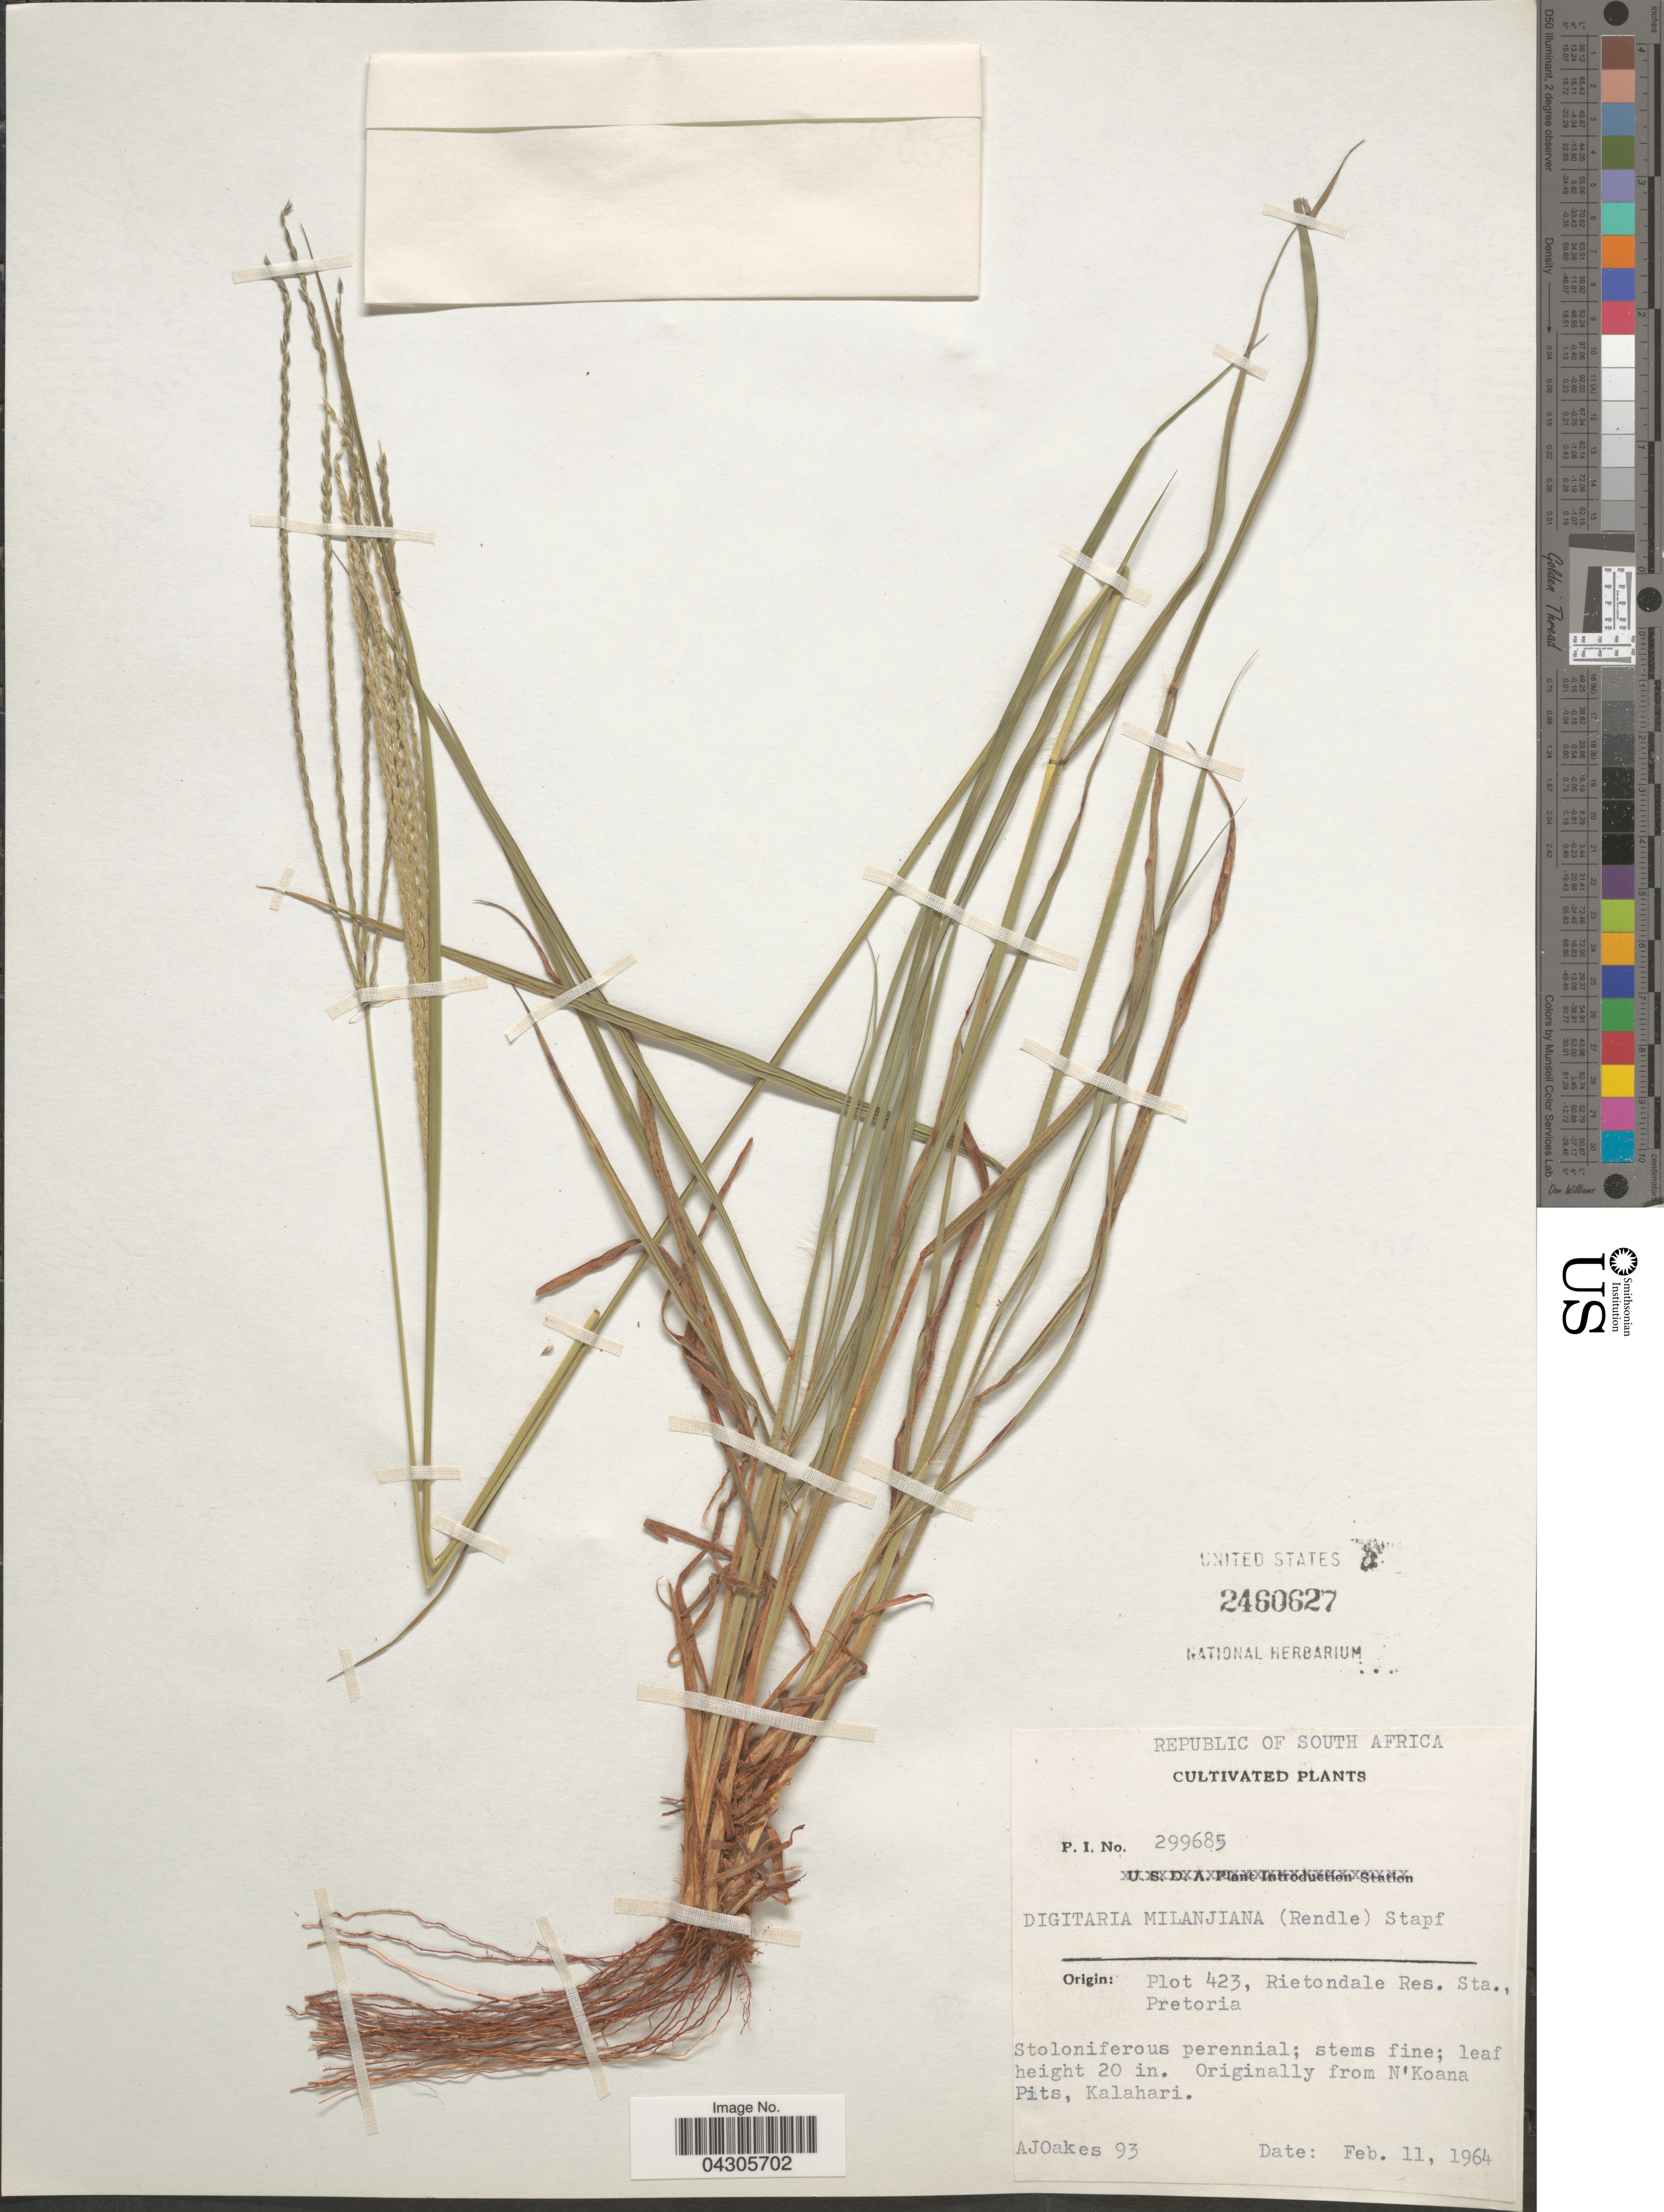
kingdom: Plantae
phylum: Tracheophyta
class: Liliopsida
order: Poales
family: Poaceae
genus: Digitaria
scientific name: Digitaria milanjiana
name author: (Rendle) Stapf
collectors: A. Oakes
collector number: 93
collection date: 1964-02-11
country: South Africa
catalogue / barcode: US 2460627